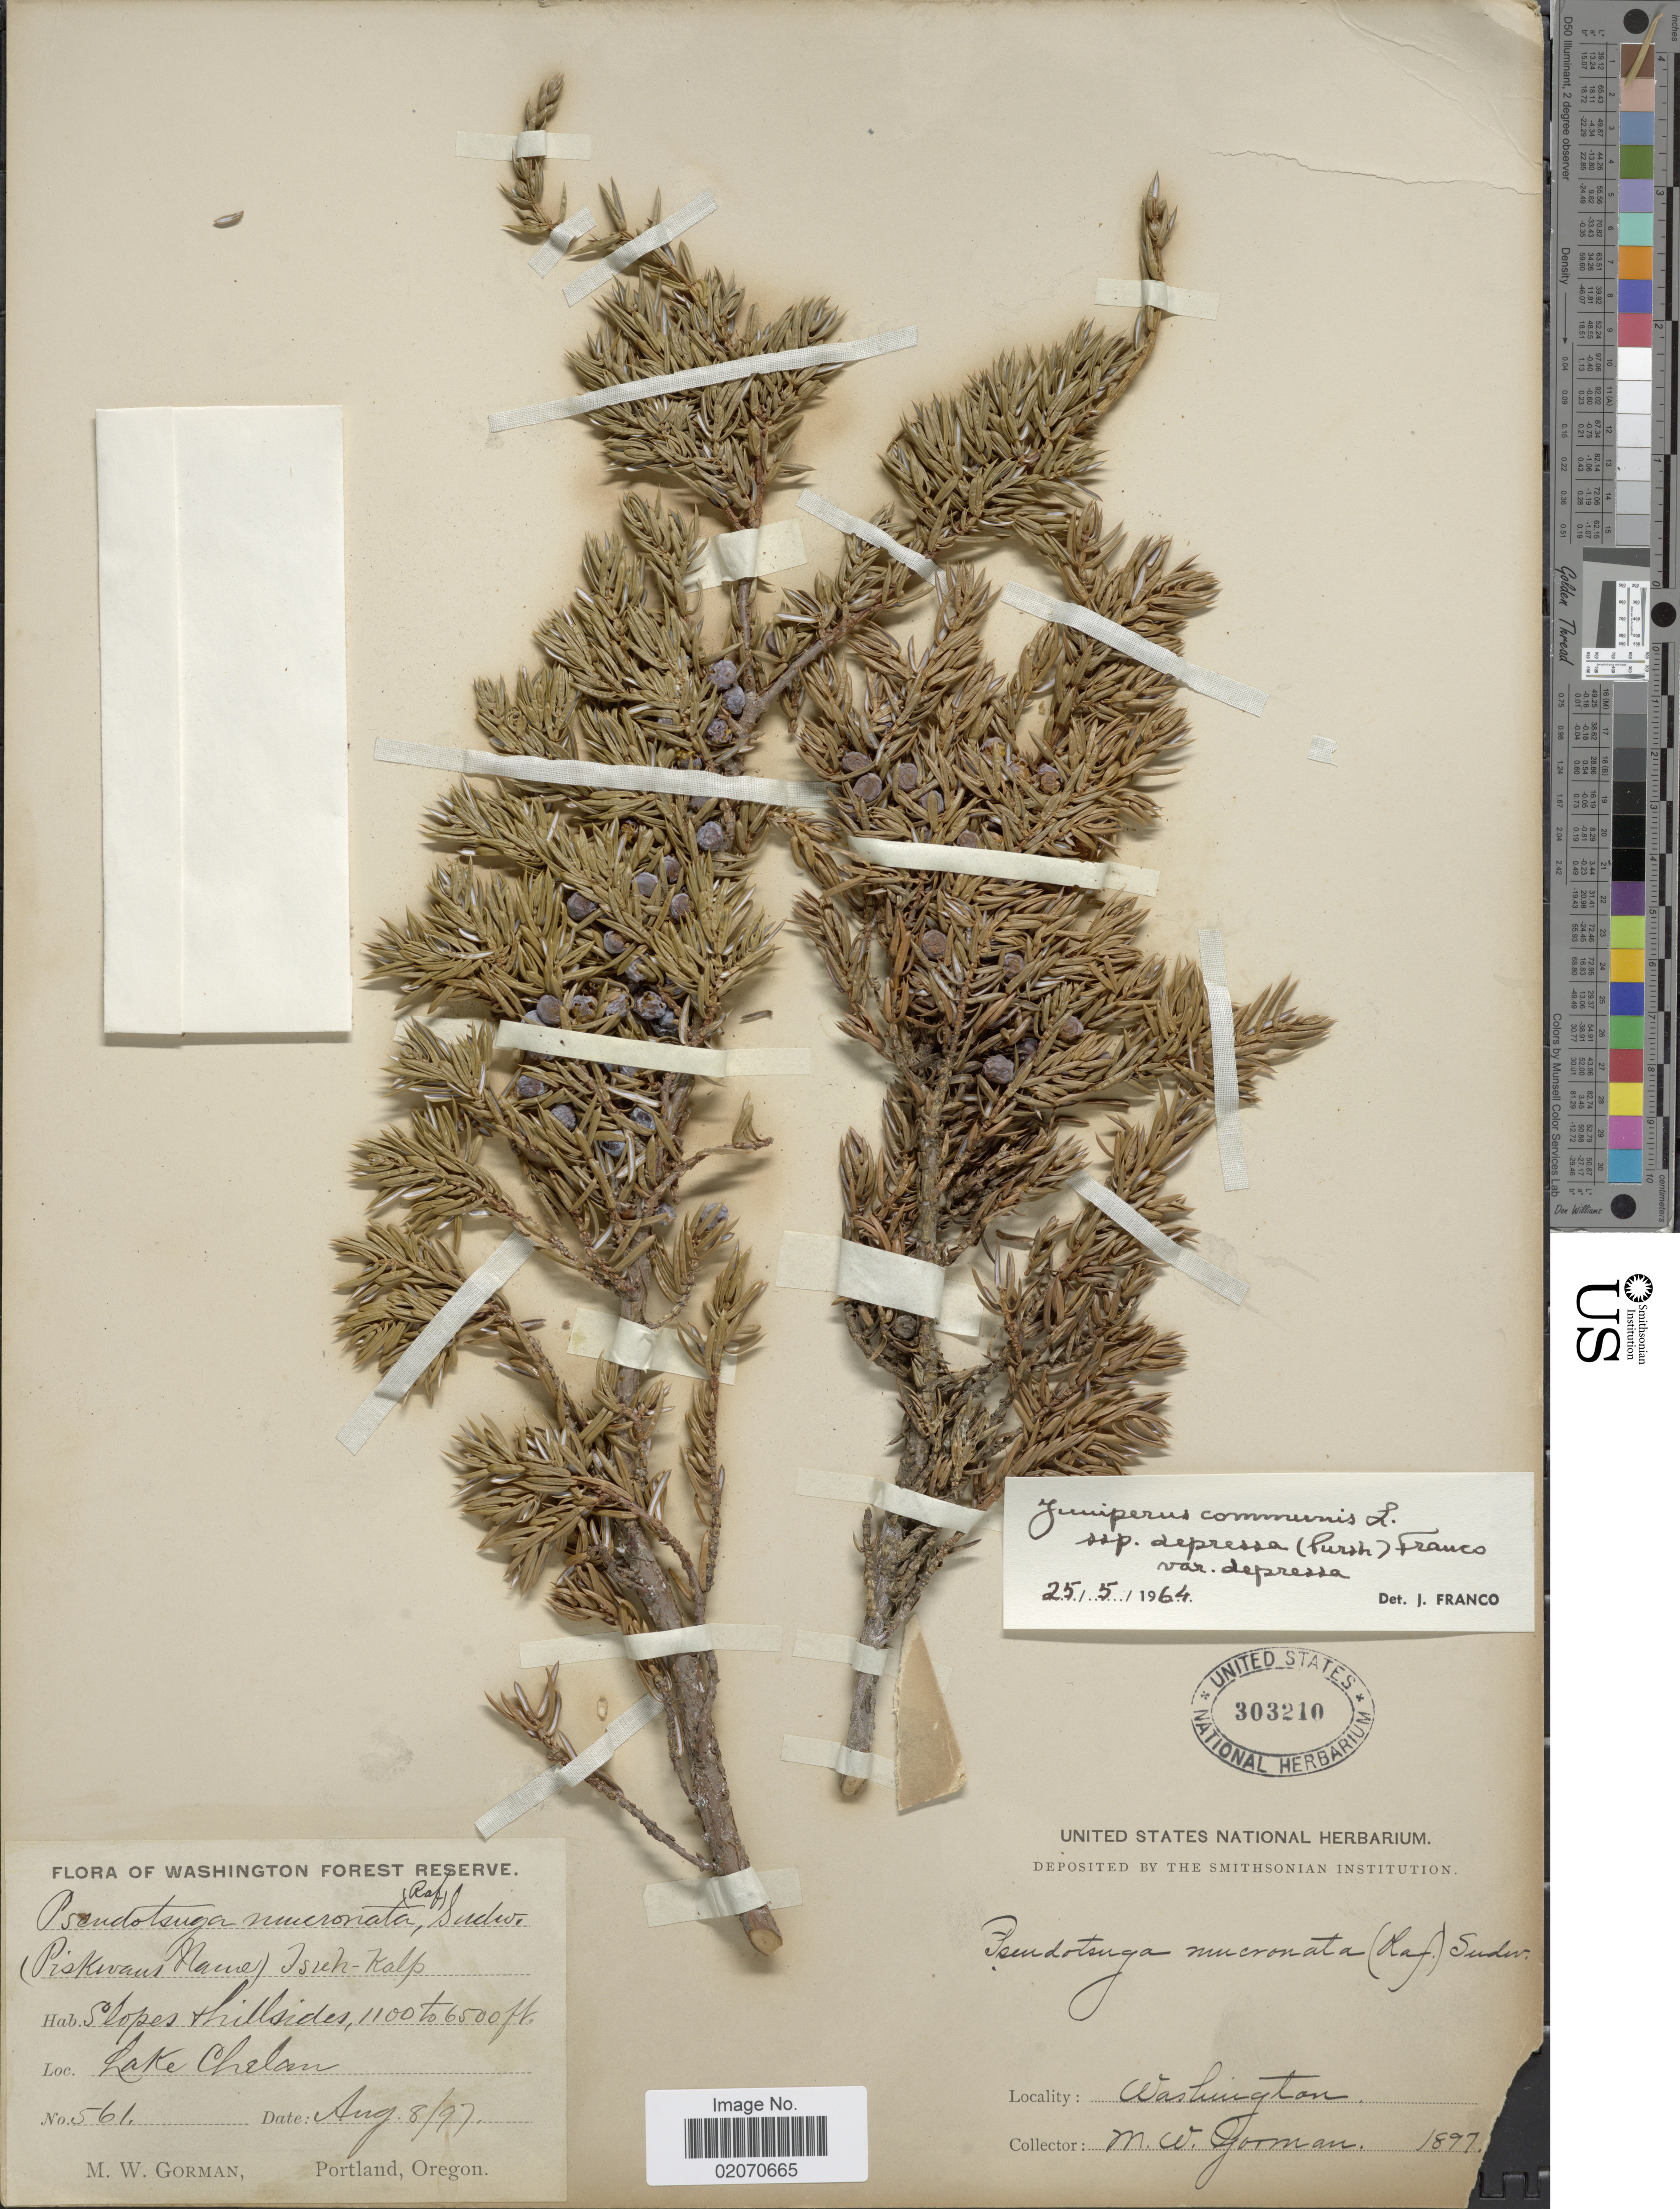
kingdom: Plantae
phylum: Tracheophyta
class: Pinopsida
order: Pinales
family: Cupressaceae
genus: Juniperus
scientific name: Juniperus communis var. depressa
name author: Pursh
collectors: M. W. Gorman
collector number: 561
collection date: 1897-08-08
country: United States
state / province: Washington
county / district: Chelan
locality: Lake Chelan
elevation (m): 335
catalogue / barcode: US 303210